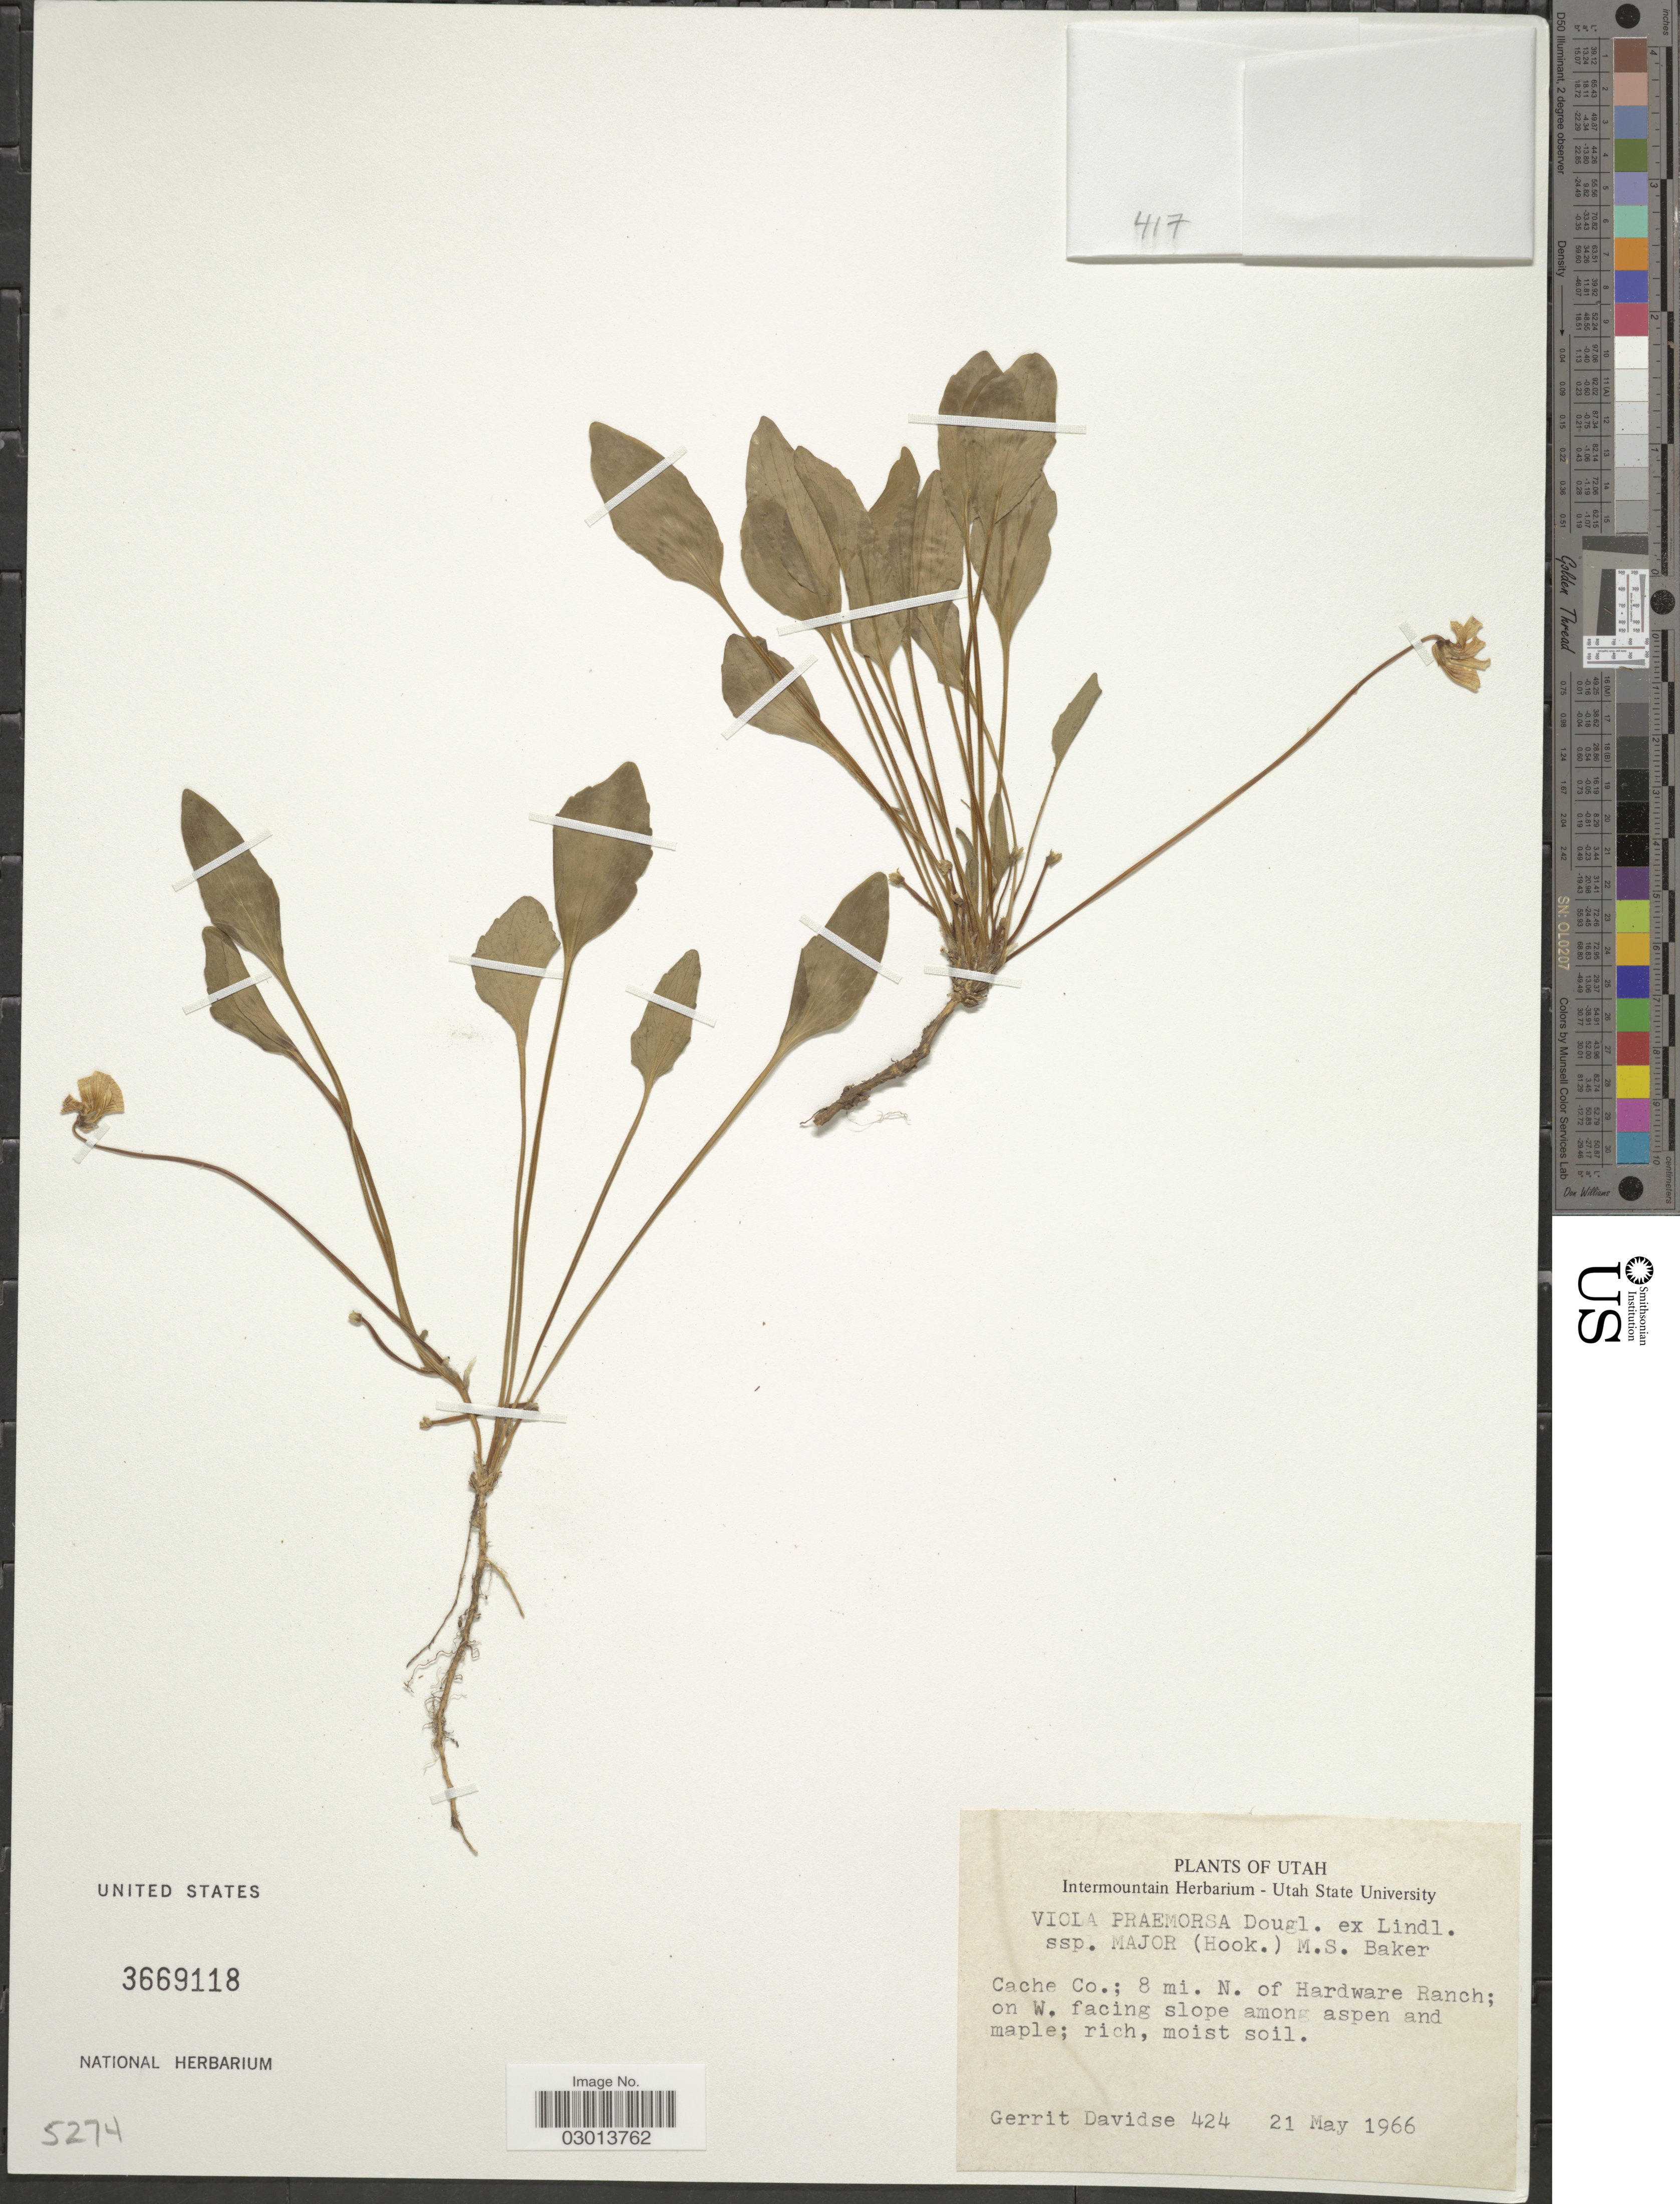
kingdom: Plantae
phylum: Tracheophyta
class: Magnoliopsida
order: Malpighiales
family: Violaceae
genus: Viola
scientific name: Viola praemorsa subsp. major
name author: (Hook.) M.S. Baker & Clausen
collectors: G. Davidse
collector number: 424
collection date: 1966-05-21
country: United States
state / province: Utah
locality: Cache Co.; 9 mi. N. of Hardware Ranch. on W. facing slope among aspen and maple.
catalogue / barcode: US 3669118